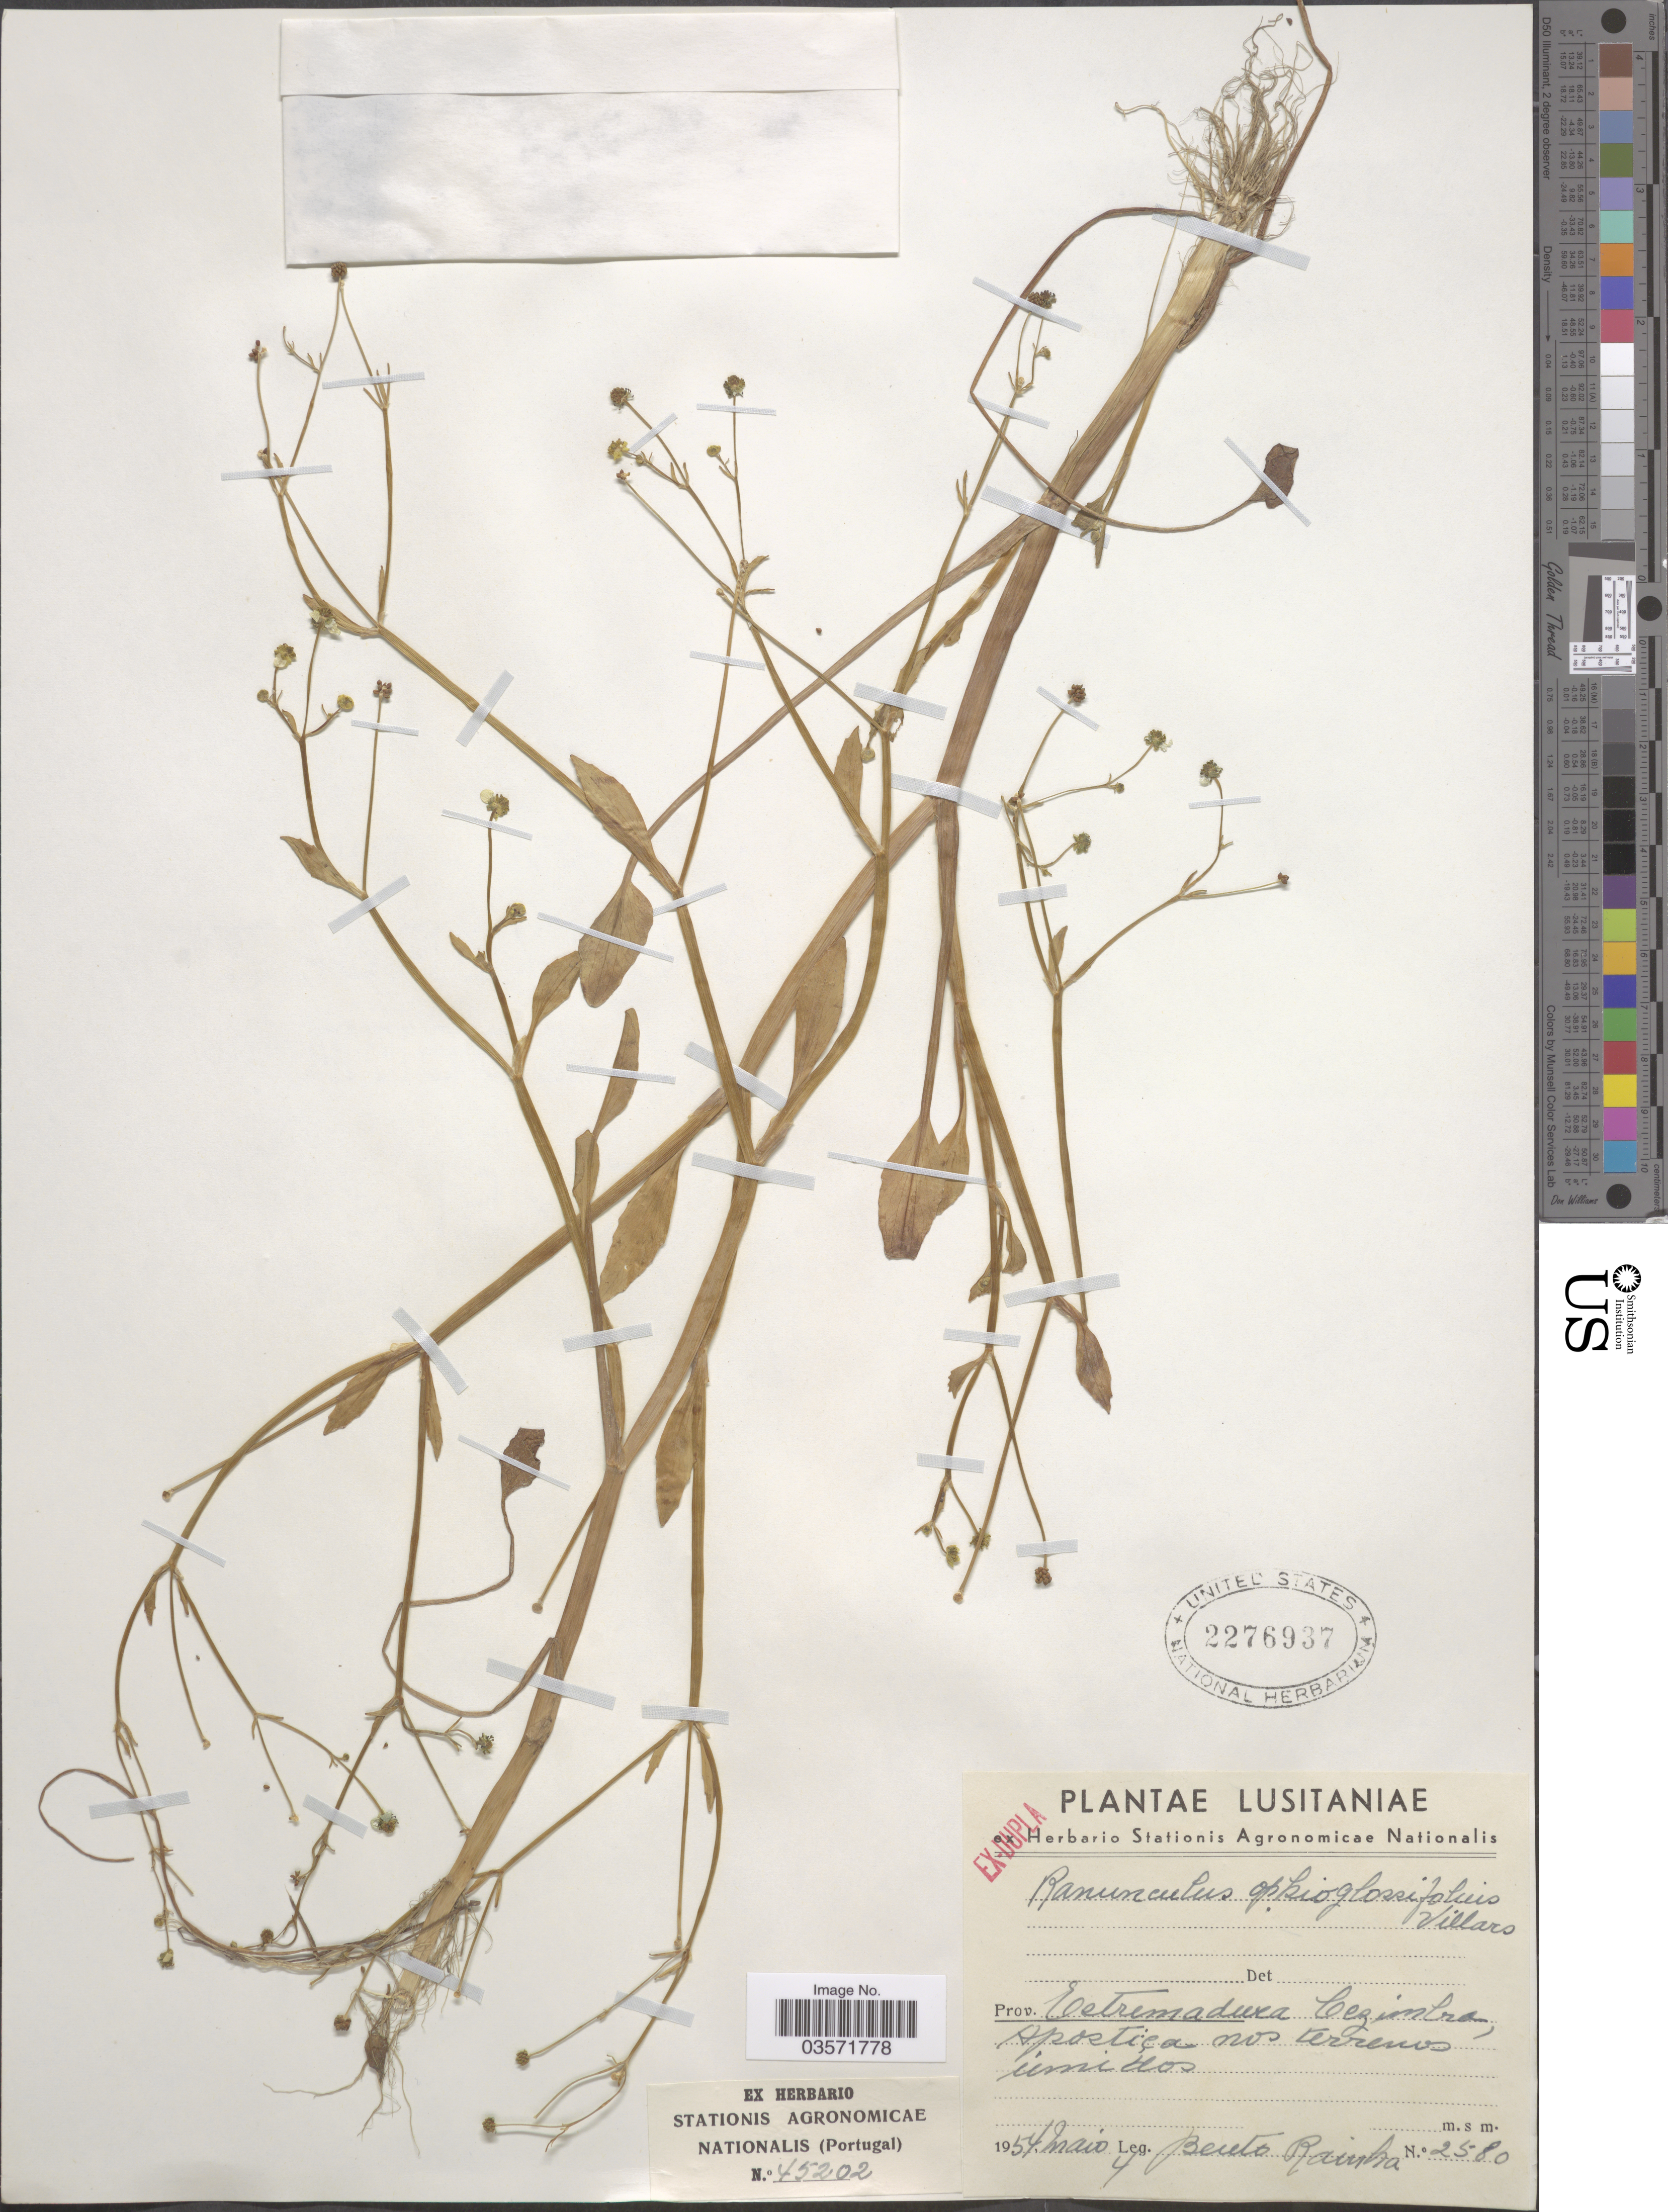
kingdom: Plantae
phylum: Tracheophyta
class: Magnoliopsida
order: Ranunculales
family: Ranunculaceae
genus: Ranunculus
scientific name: Ranunculus ophioglossifolius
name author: Vill.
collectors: B. Rainha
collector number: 2580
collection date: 1954-05-04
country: Portugal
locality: Lusitaniae. Prov. Estremadura Cezimbra, Apostiça nos terrenos úmidos.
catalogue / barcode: US 2276937